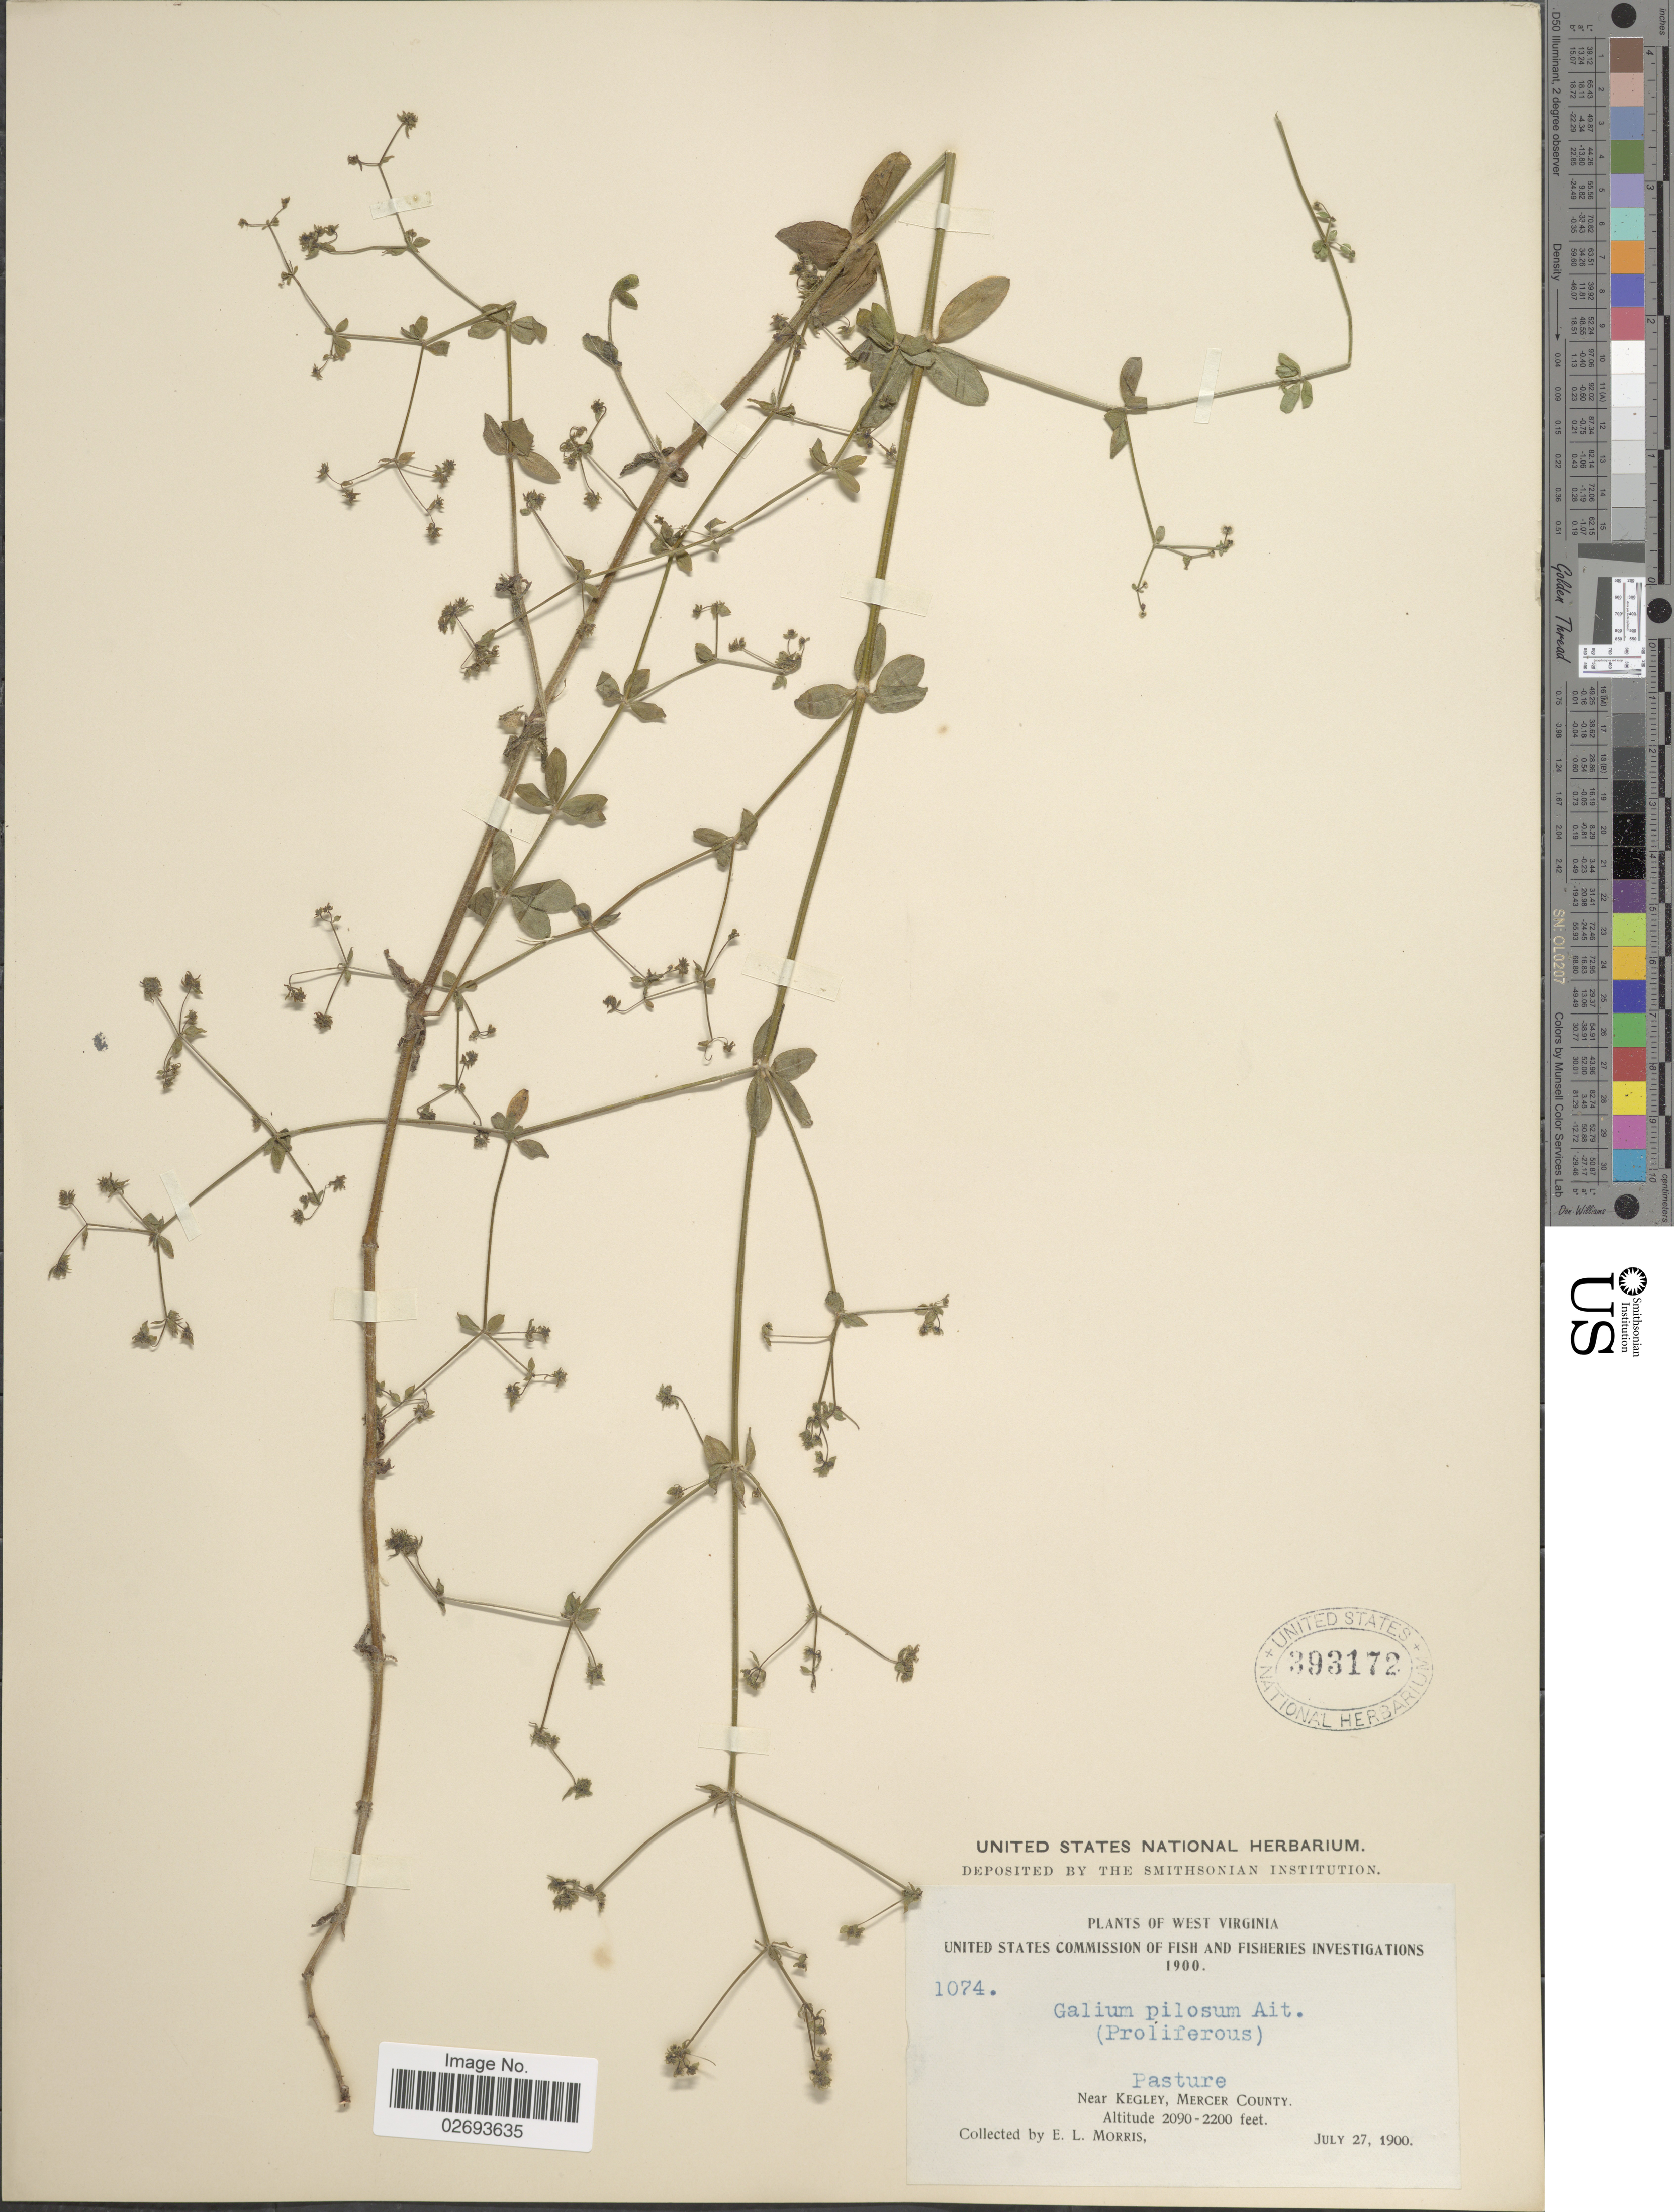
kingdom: Plantae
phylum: Tracheophyta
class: Magnoliopsida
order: Gentianales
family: Rubiaceae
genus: Galium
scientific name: Galium pilosum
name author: Aiton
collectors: E. Morris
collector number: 1074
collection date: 1900-07-27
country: United States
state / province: West Virginia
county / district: Mercer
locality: Near Kegley, Mercer County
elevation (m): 637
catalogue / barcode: US 393172